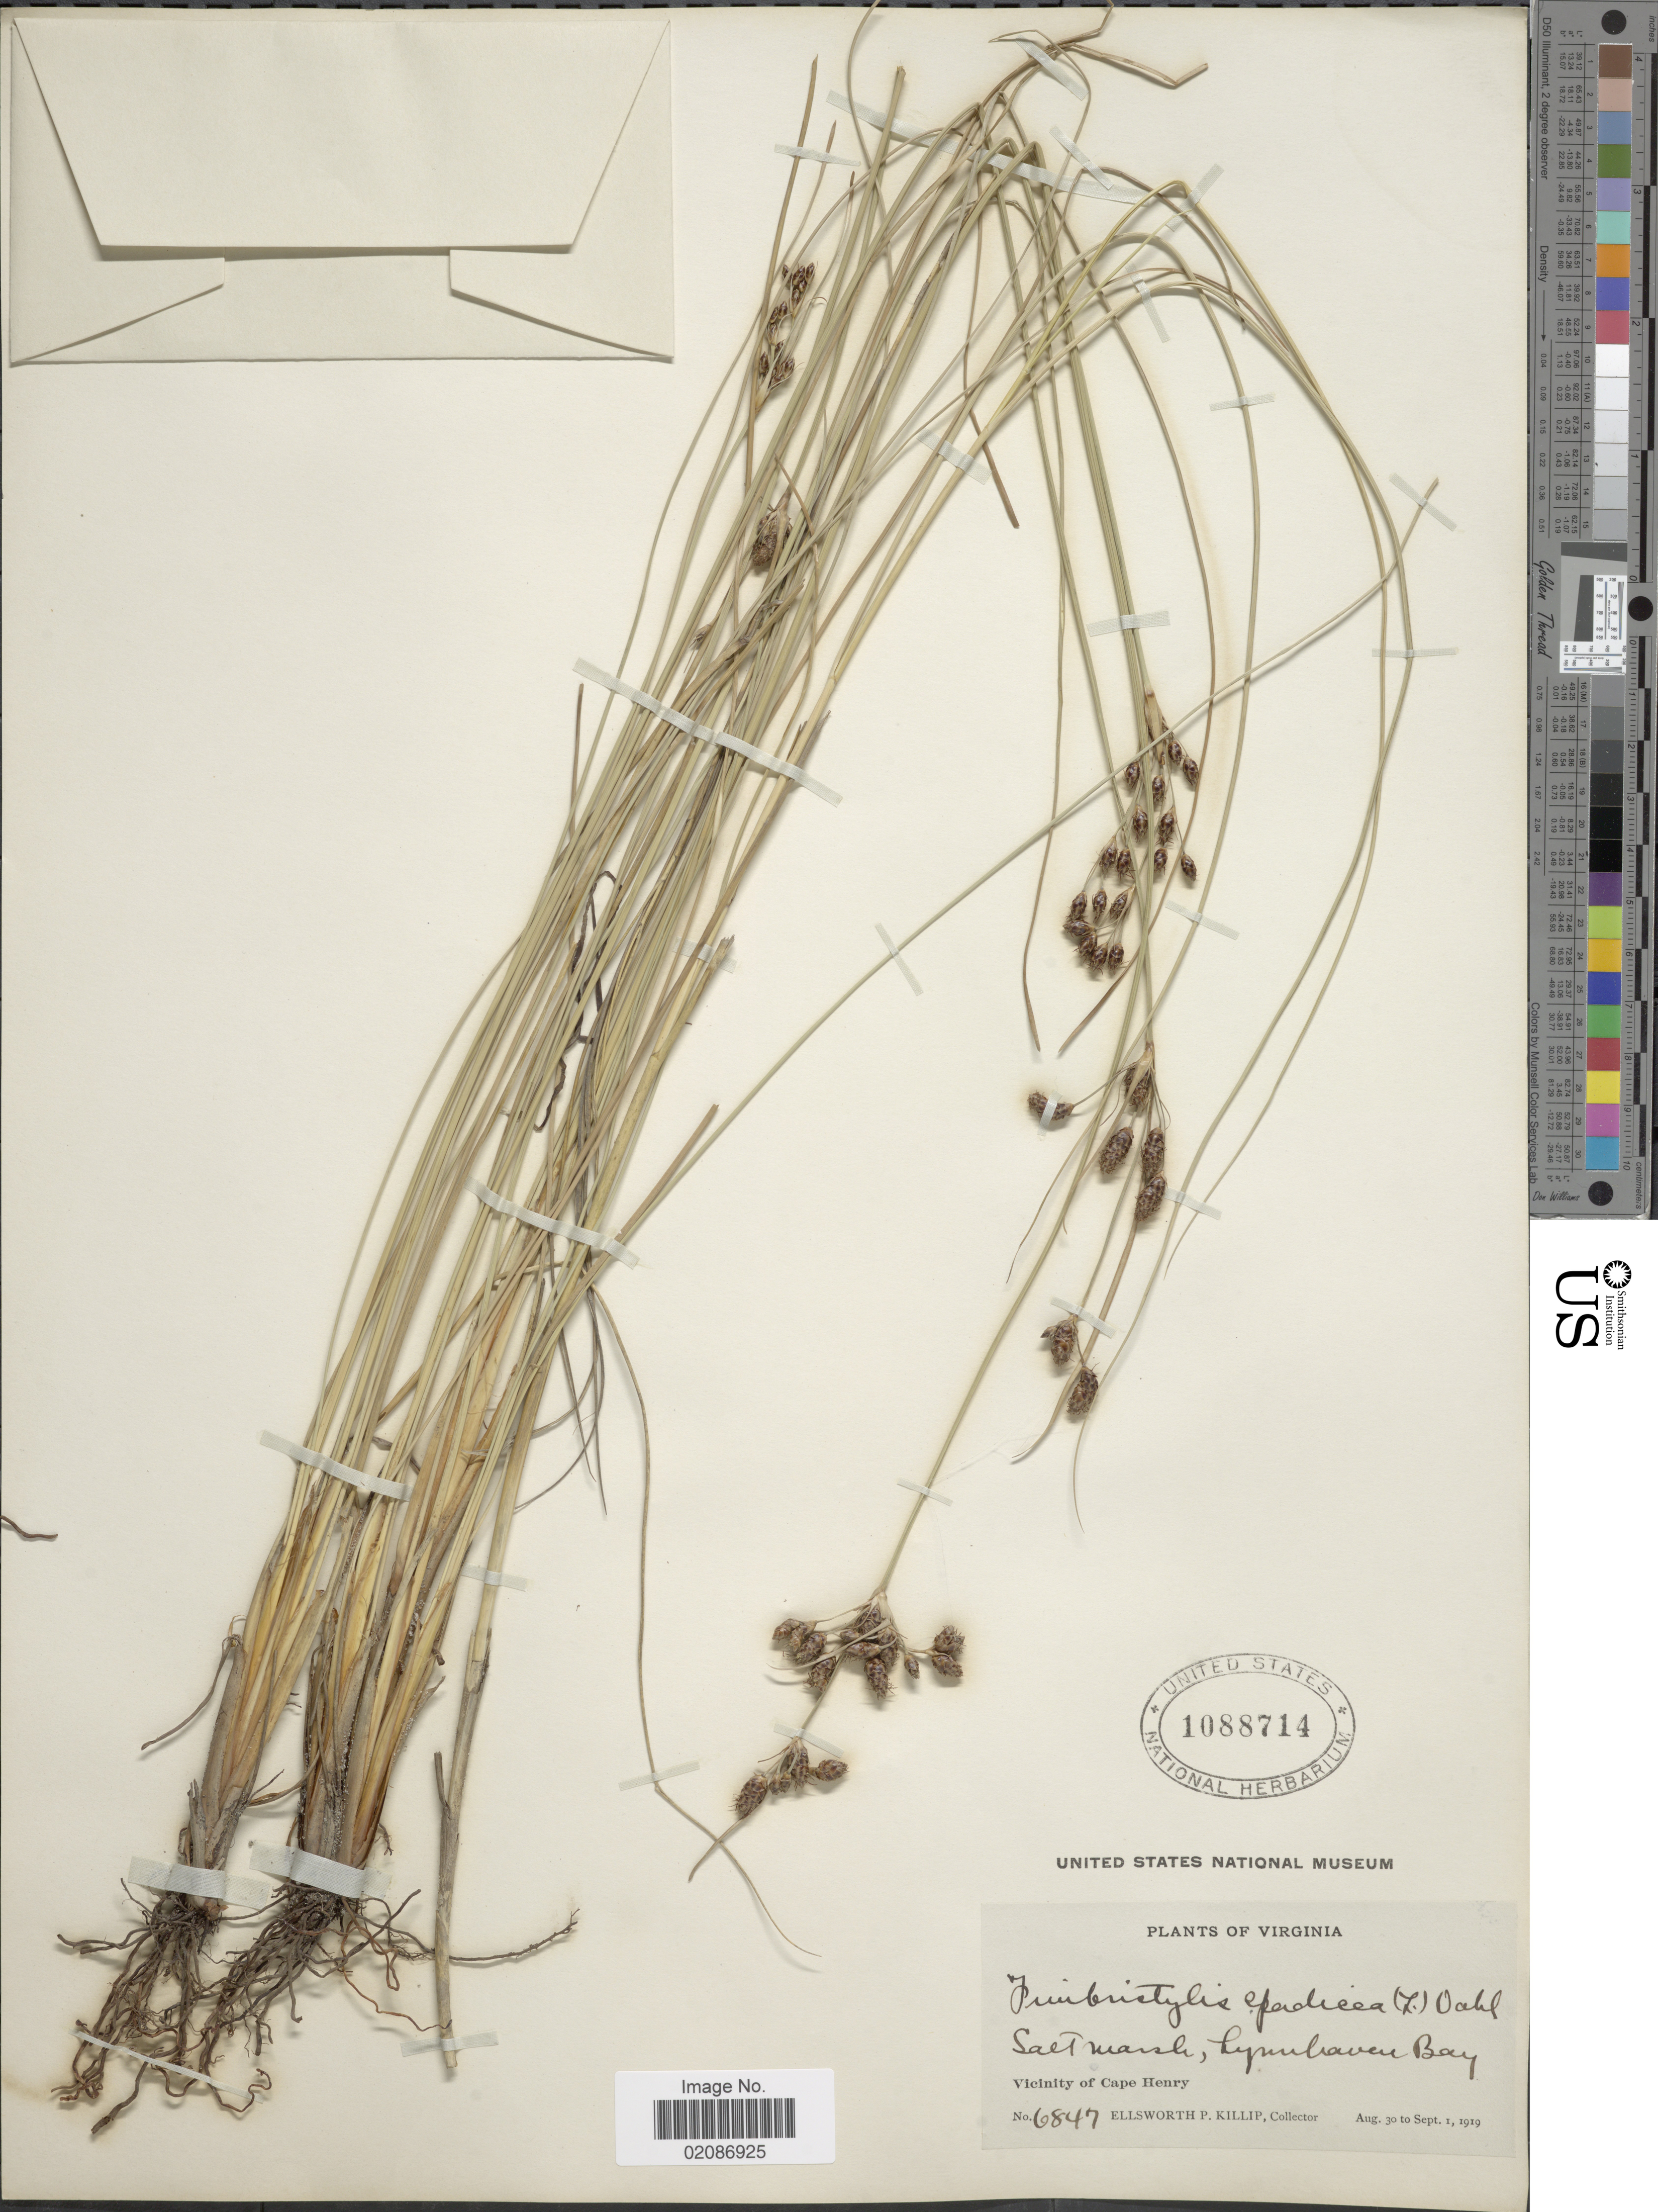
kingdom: Plantae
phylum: Tracheophyta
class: Liliopsida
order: Poales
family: Cyperaceae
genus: Fimbristylis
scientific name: Fimbristylis castanea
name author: (Michx.) Vahl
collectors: E. P. Killip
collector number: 6847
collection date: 1919-08-30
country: United States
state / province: Virginia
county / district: City of Virginia Beach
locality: Salt marsh. Lynnhaven Bay, Vicinity of Cape Henry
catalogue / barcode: US 1088714